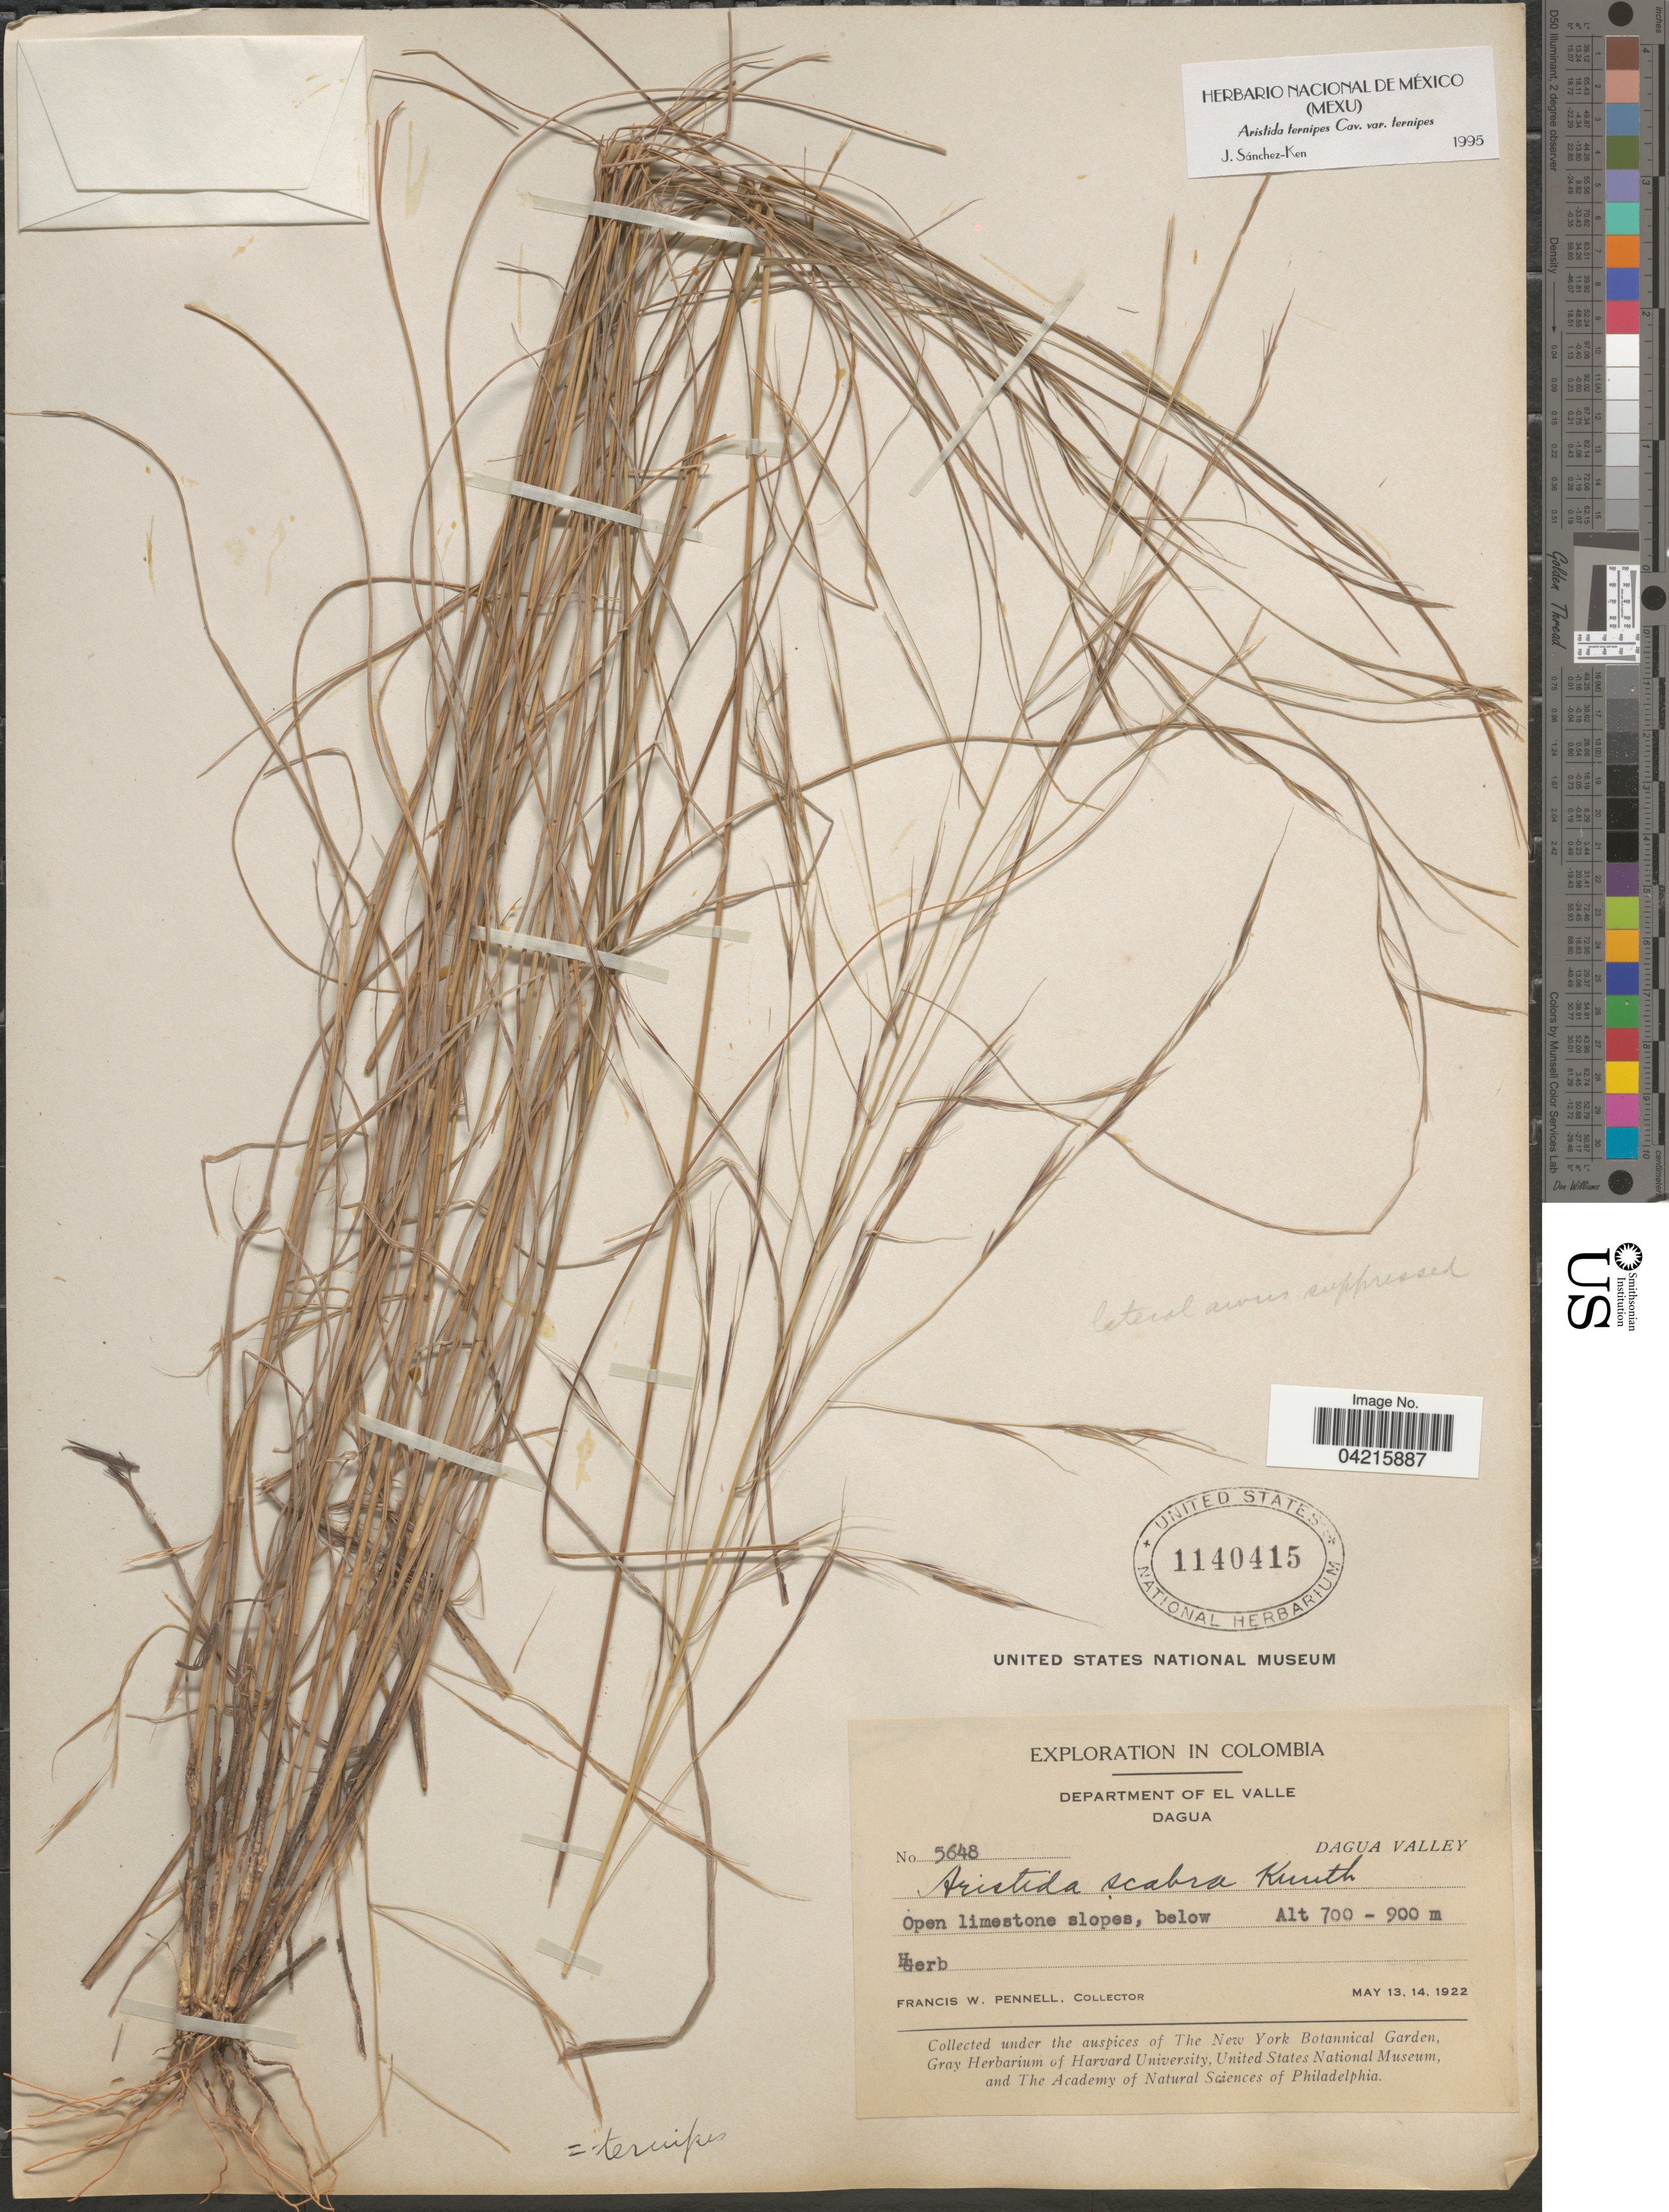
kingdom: Plantae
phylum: Tracheophyta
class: Liliopsida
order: Poales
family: Poaceae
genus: Aristida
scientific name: Aristida ternipes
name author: Cav.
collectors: F. W. Pennell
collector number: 5648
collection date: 1922-05-13/1922-05-14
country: Colombia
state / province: Valle del Cauca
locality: Exploration in Colombia. Department of El Valle. Dagua. Dagua Valley. Open limestone slopes, below.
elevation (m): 700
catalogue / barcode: US 1140415